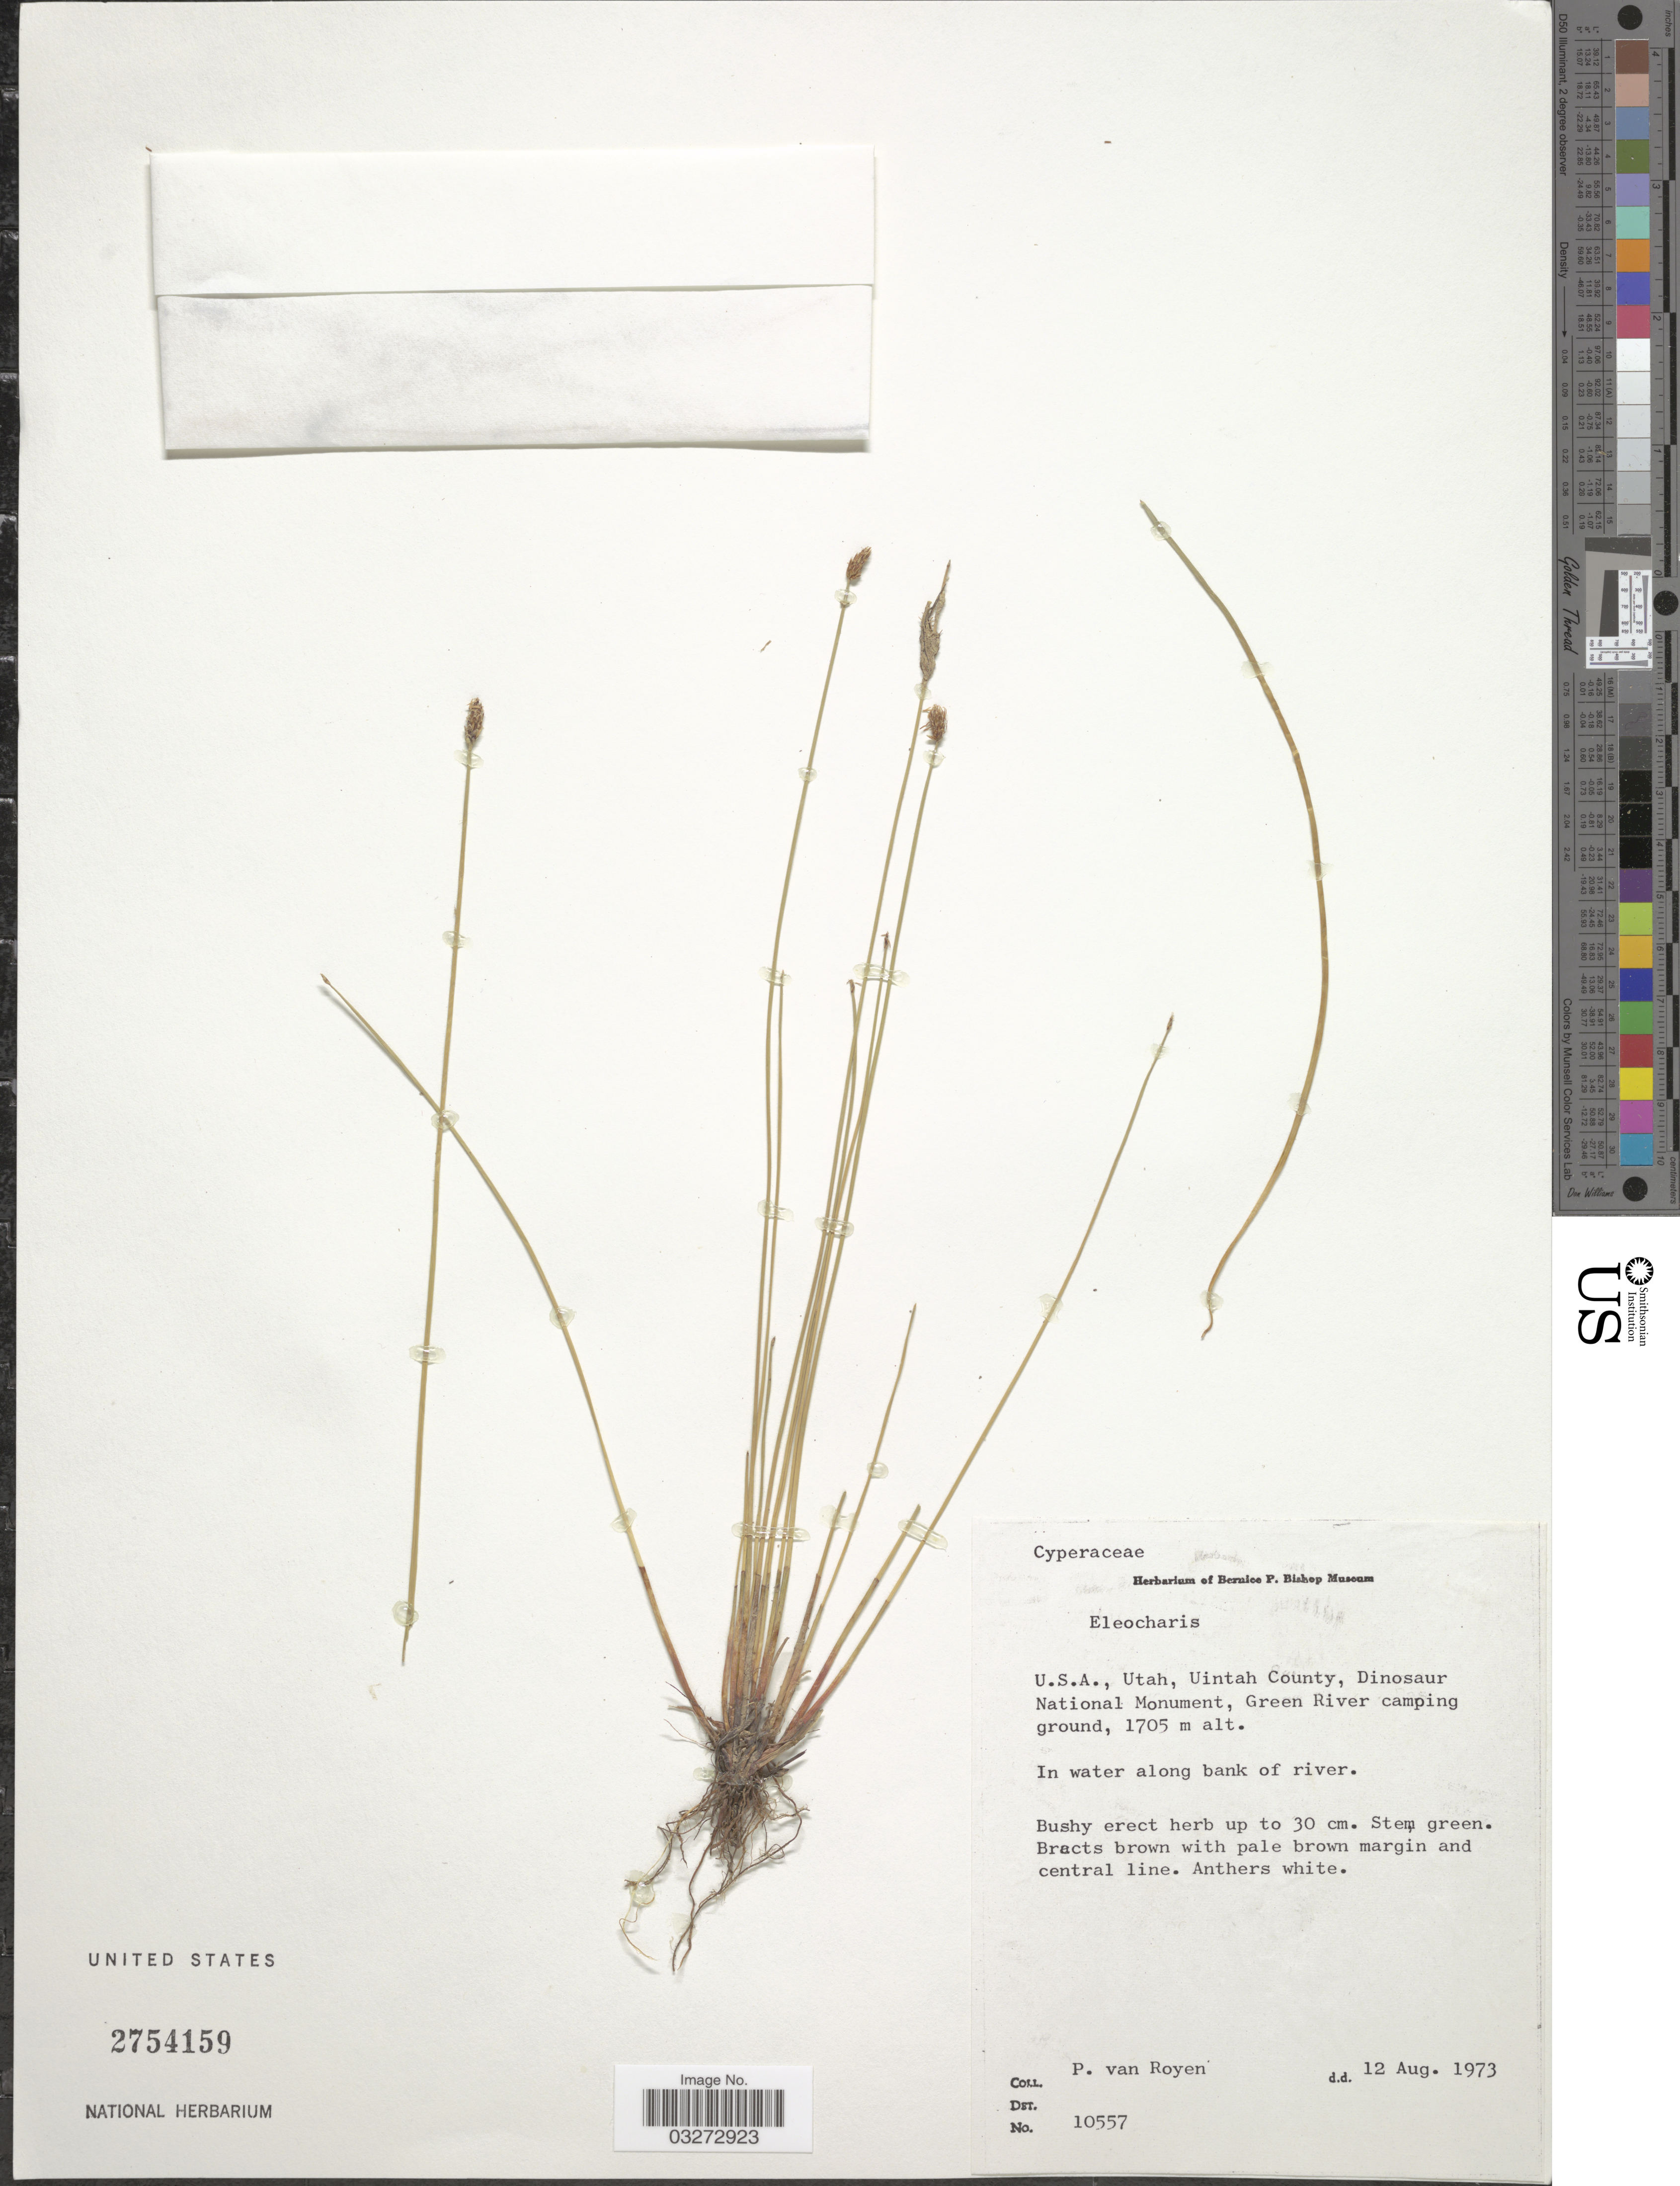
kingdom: Plantae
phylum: Tracheophyta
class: Liliopsida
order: Poales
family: Cyperaceae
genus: Eleocharis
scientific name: Eleocharis sp.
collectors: P. van Royen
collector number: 10557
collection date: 1973-08-12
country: United States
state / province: Utah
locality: U.S.A. Uintah County, Dinosaur National Monument, Green River camping ground.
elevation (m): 1705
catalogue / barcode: US 2754159